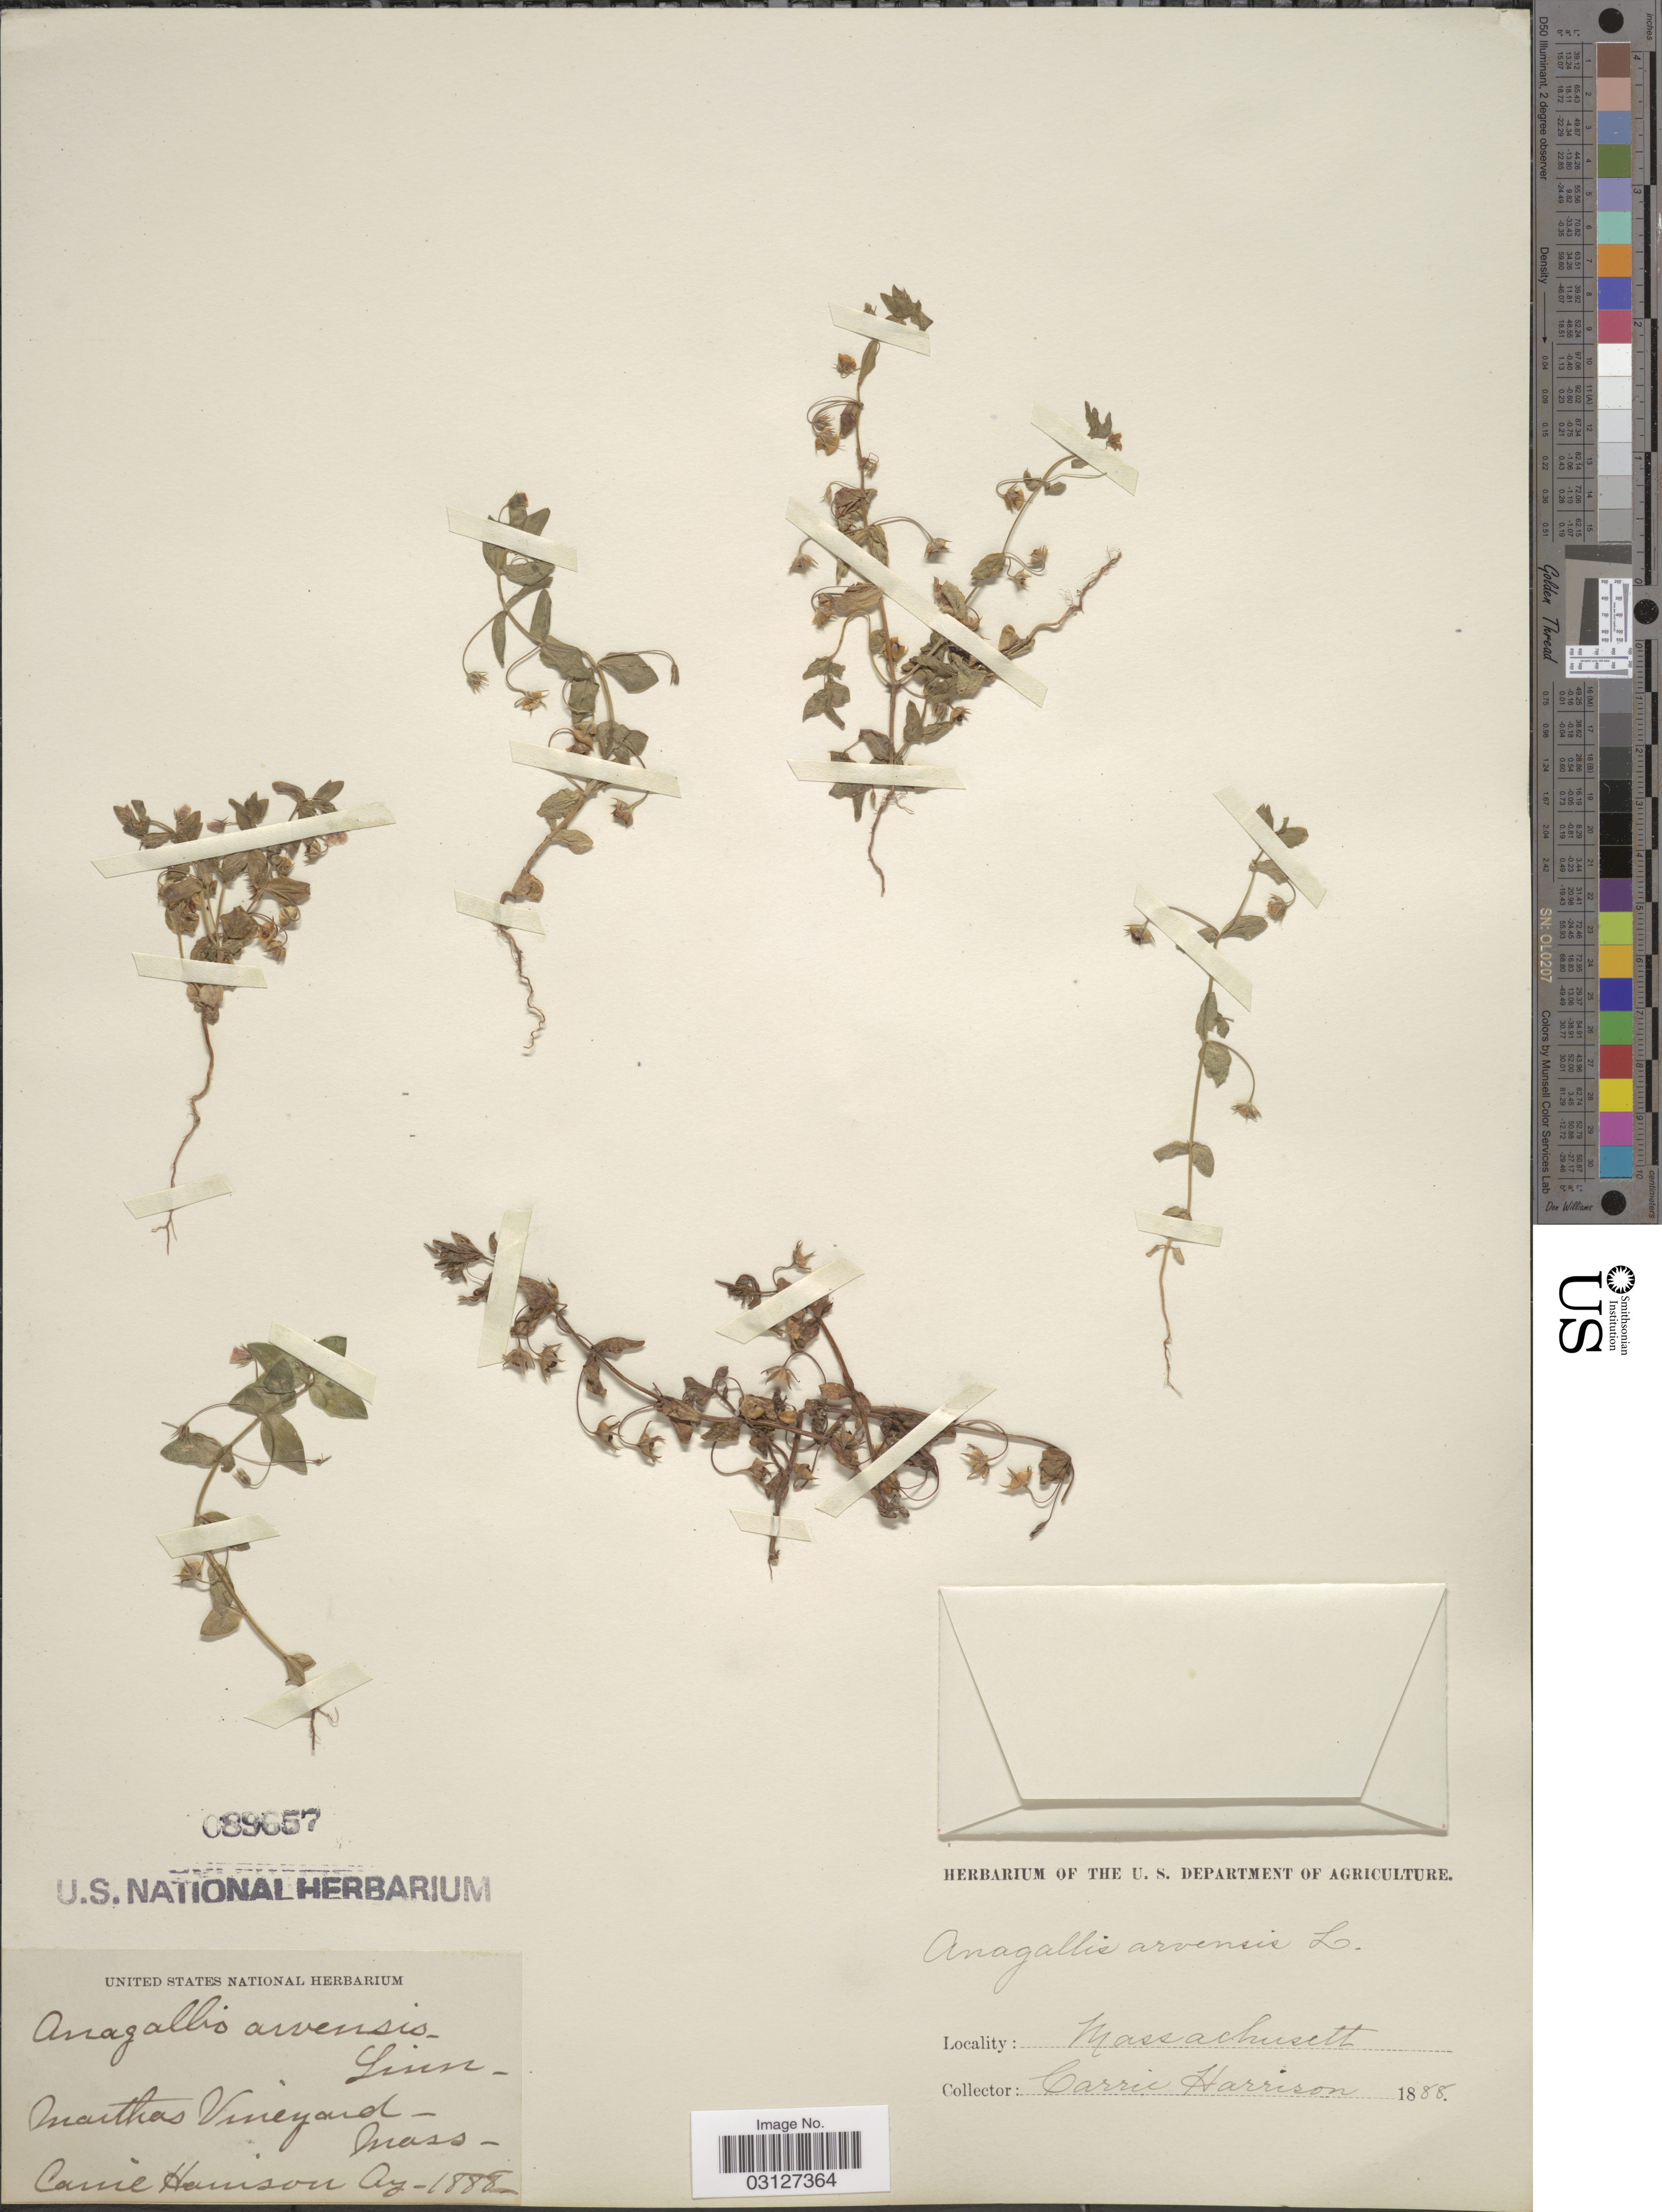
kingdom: Plantae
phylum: Tracheophyta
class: Magnoliopsida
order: Ericales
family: Primulaceae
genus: Anagallis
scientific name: Anagallis arvensis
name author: L.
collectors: C. Harrison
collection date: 1888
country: United States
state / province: Massachusetts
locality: Marthas Vineyard.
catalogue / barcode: US 89657